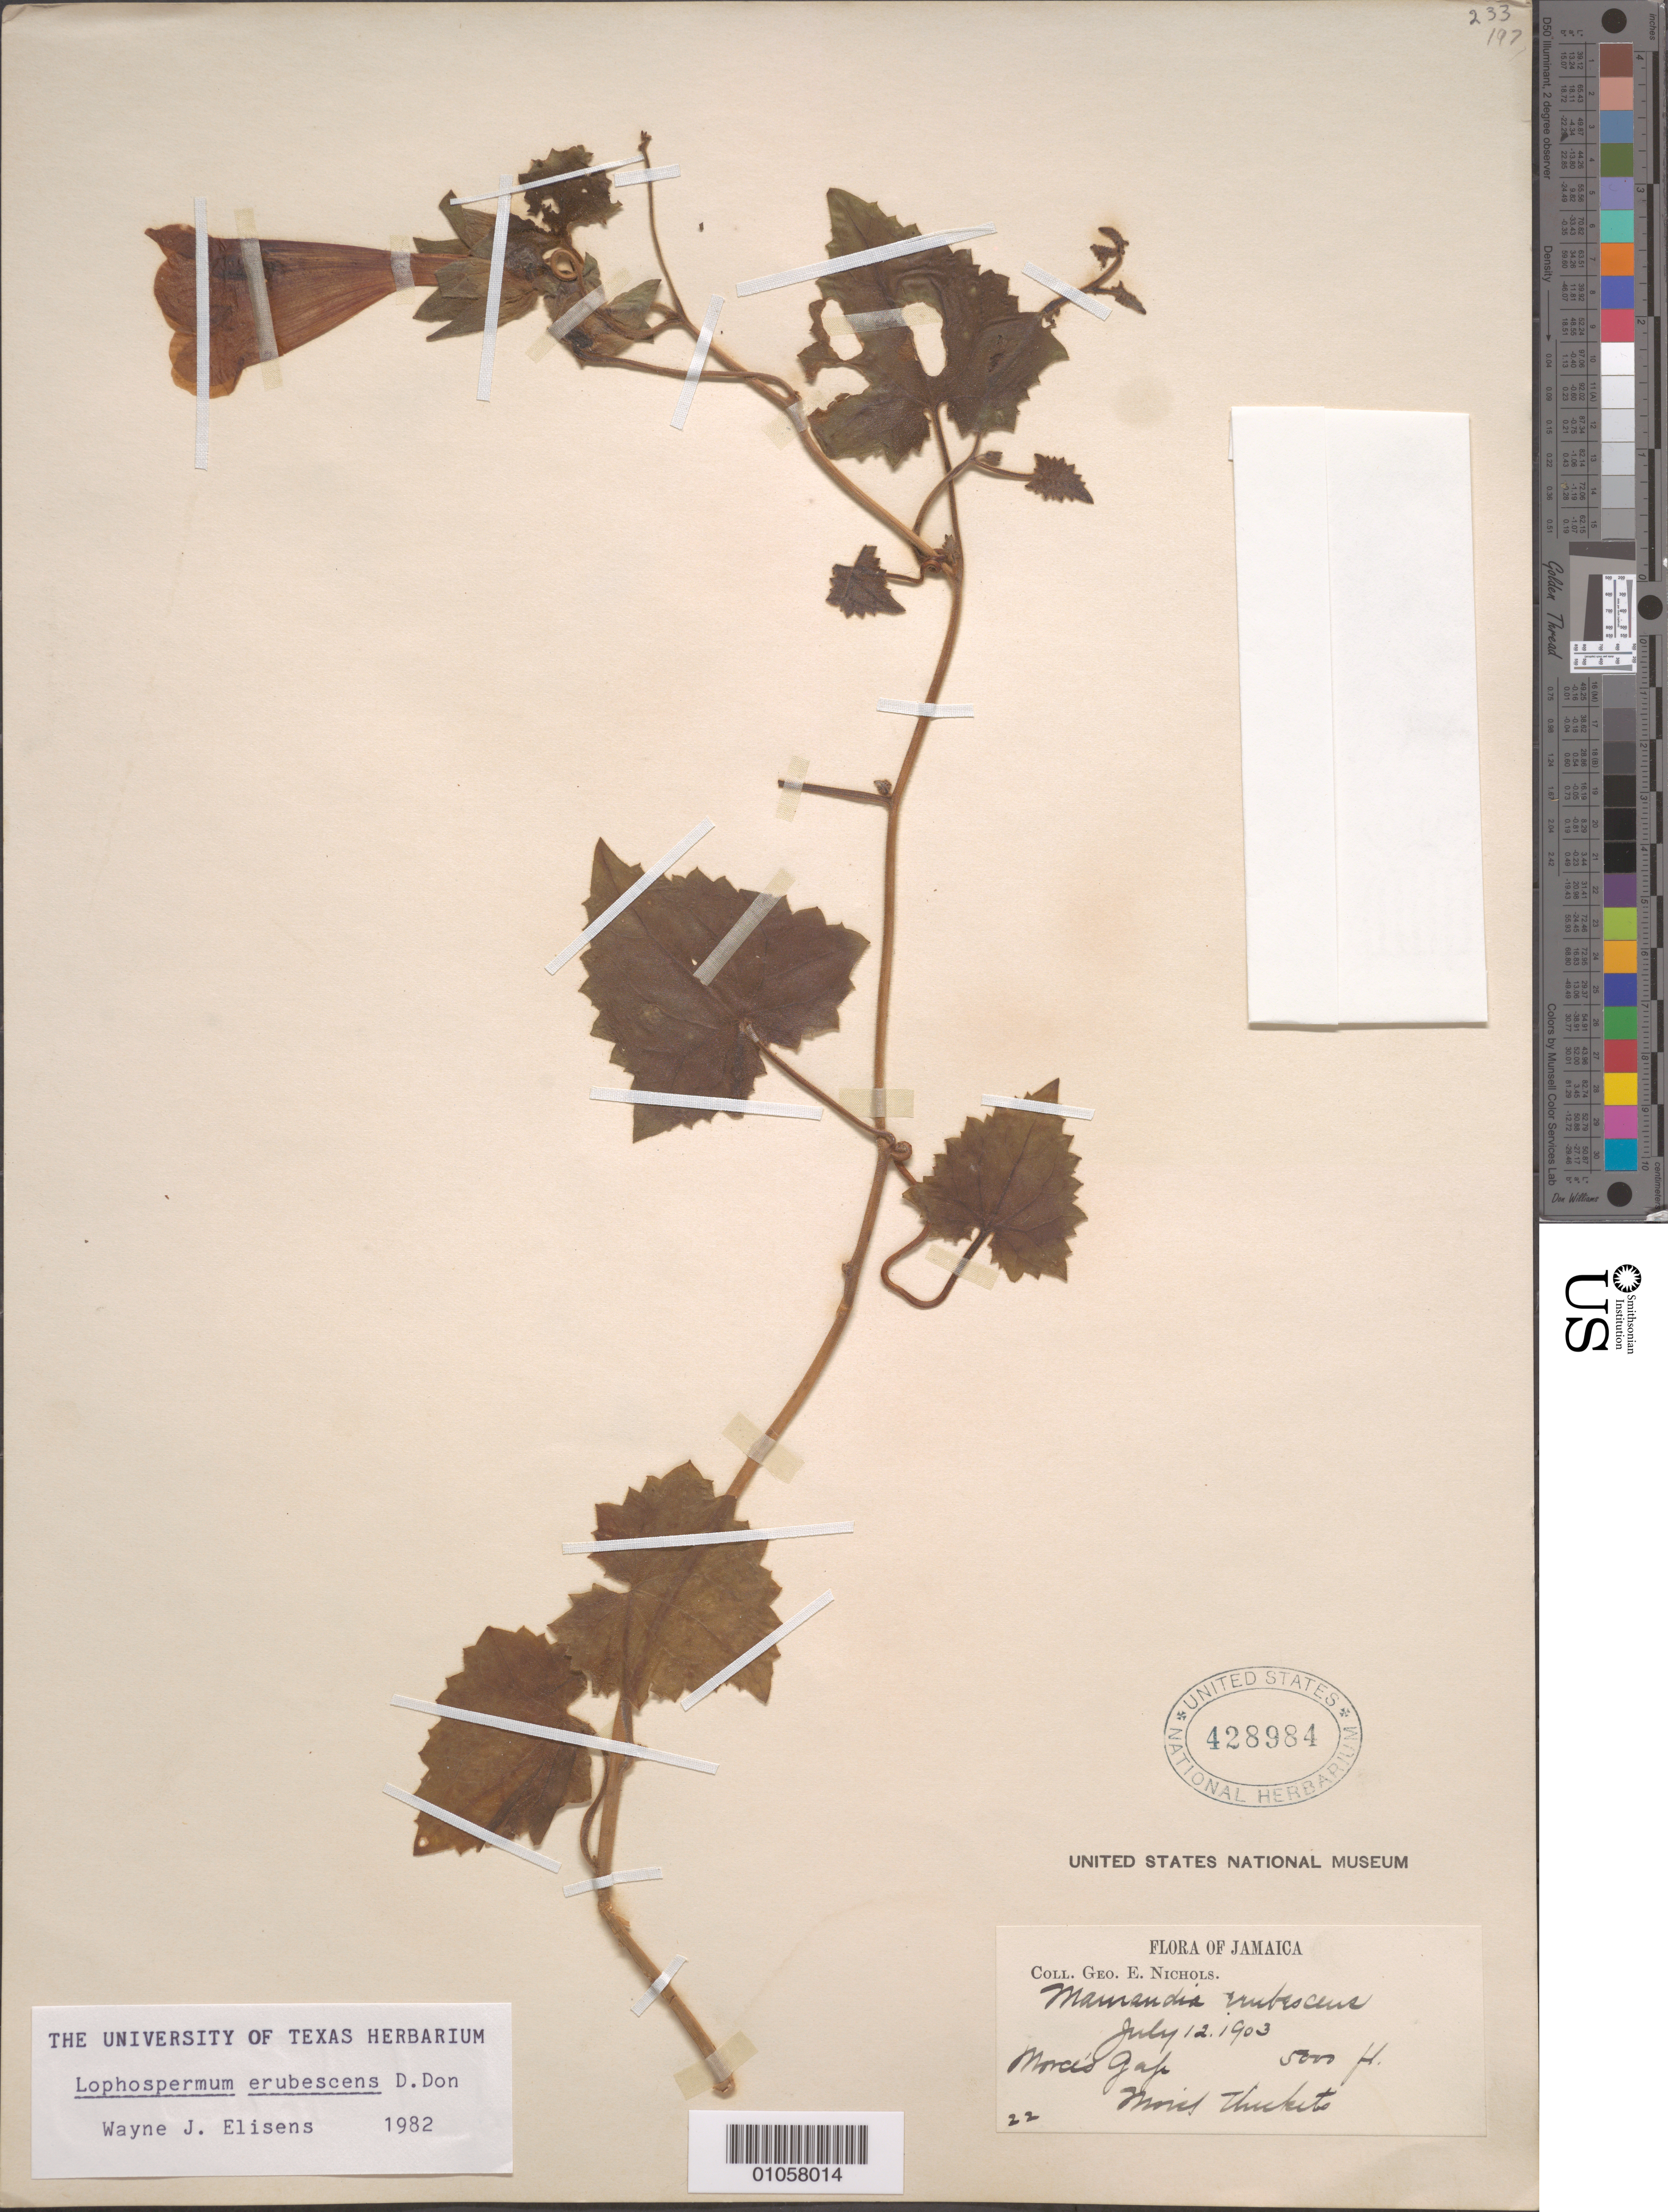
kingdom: Plantae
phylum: Tracheophyta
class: Magnoliopsida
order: Lamiales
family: Plantaginaceae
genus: Lophospermum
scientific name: Lophospermum erubescens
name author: D. Don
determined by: Elisens, W. J.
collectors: G. Nicols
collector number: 22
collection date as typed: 12 Jul 1903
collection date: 1903-07-12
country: Jamaica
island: Jamaica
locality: Morce's Gap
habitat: Moist thicket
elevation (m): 1524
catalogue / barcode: US 428984